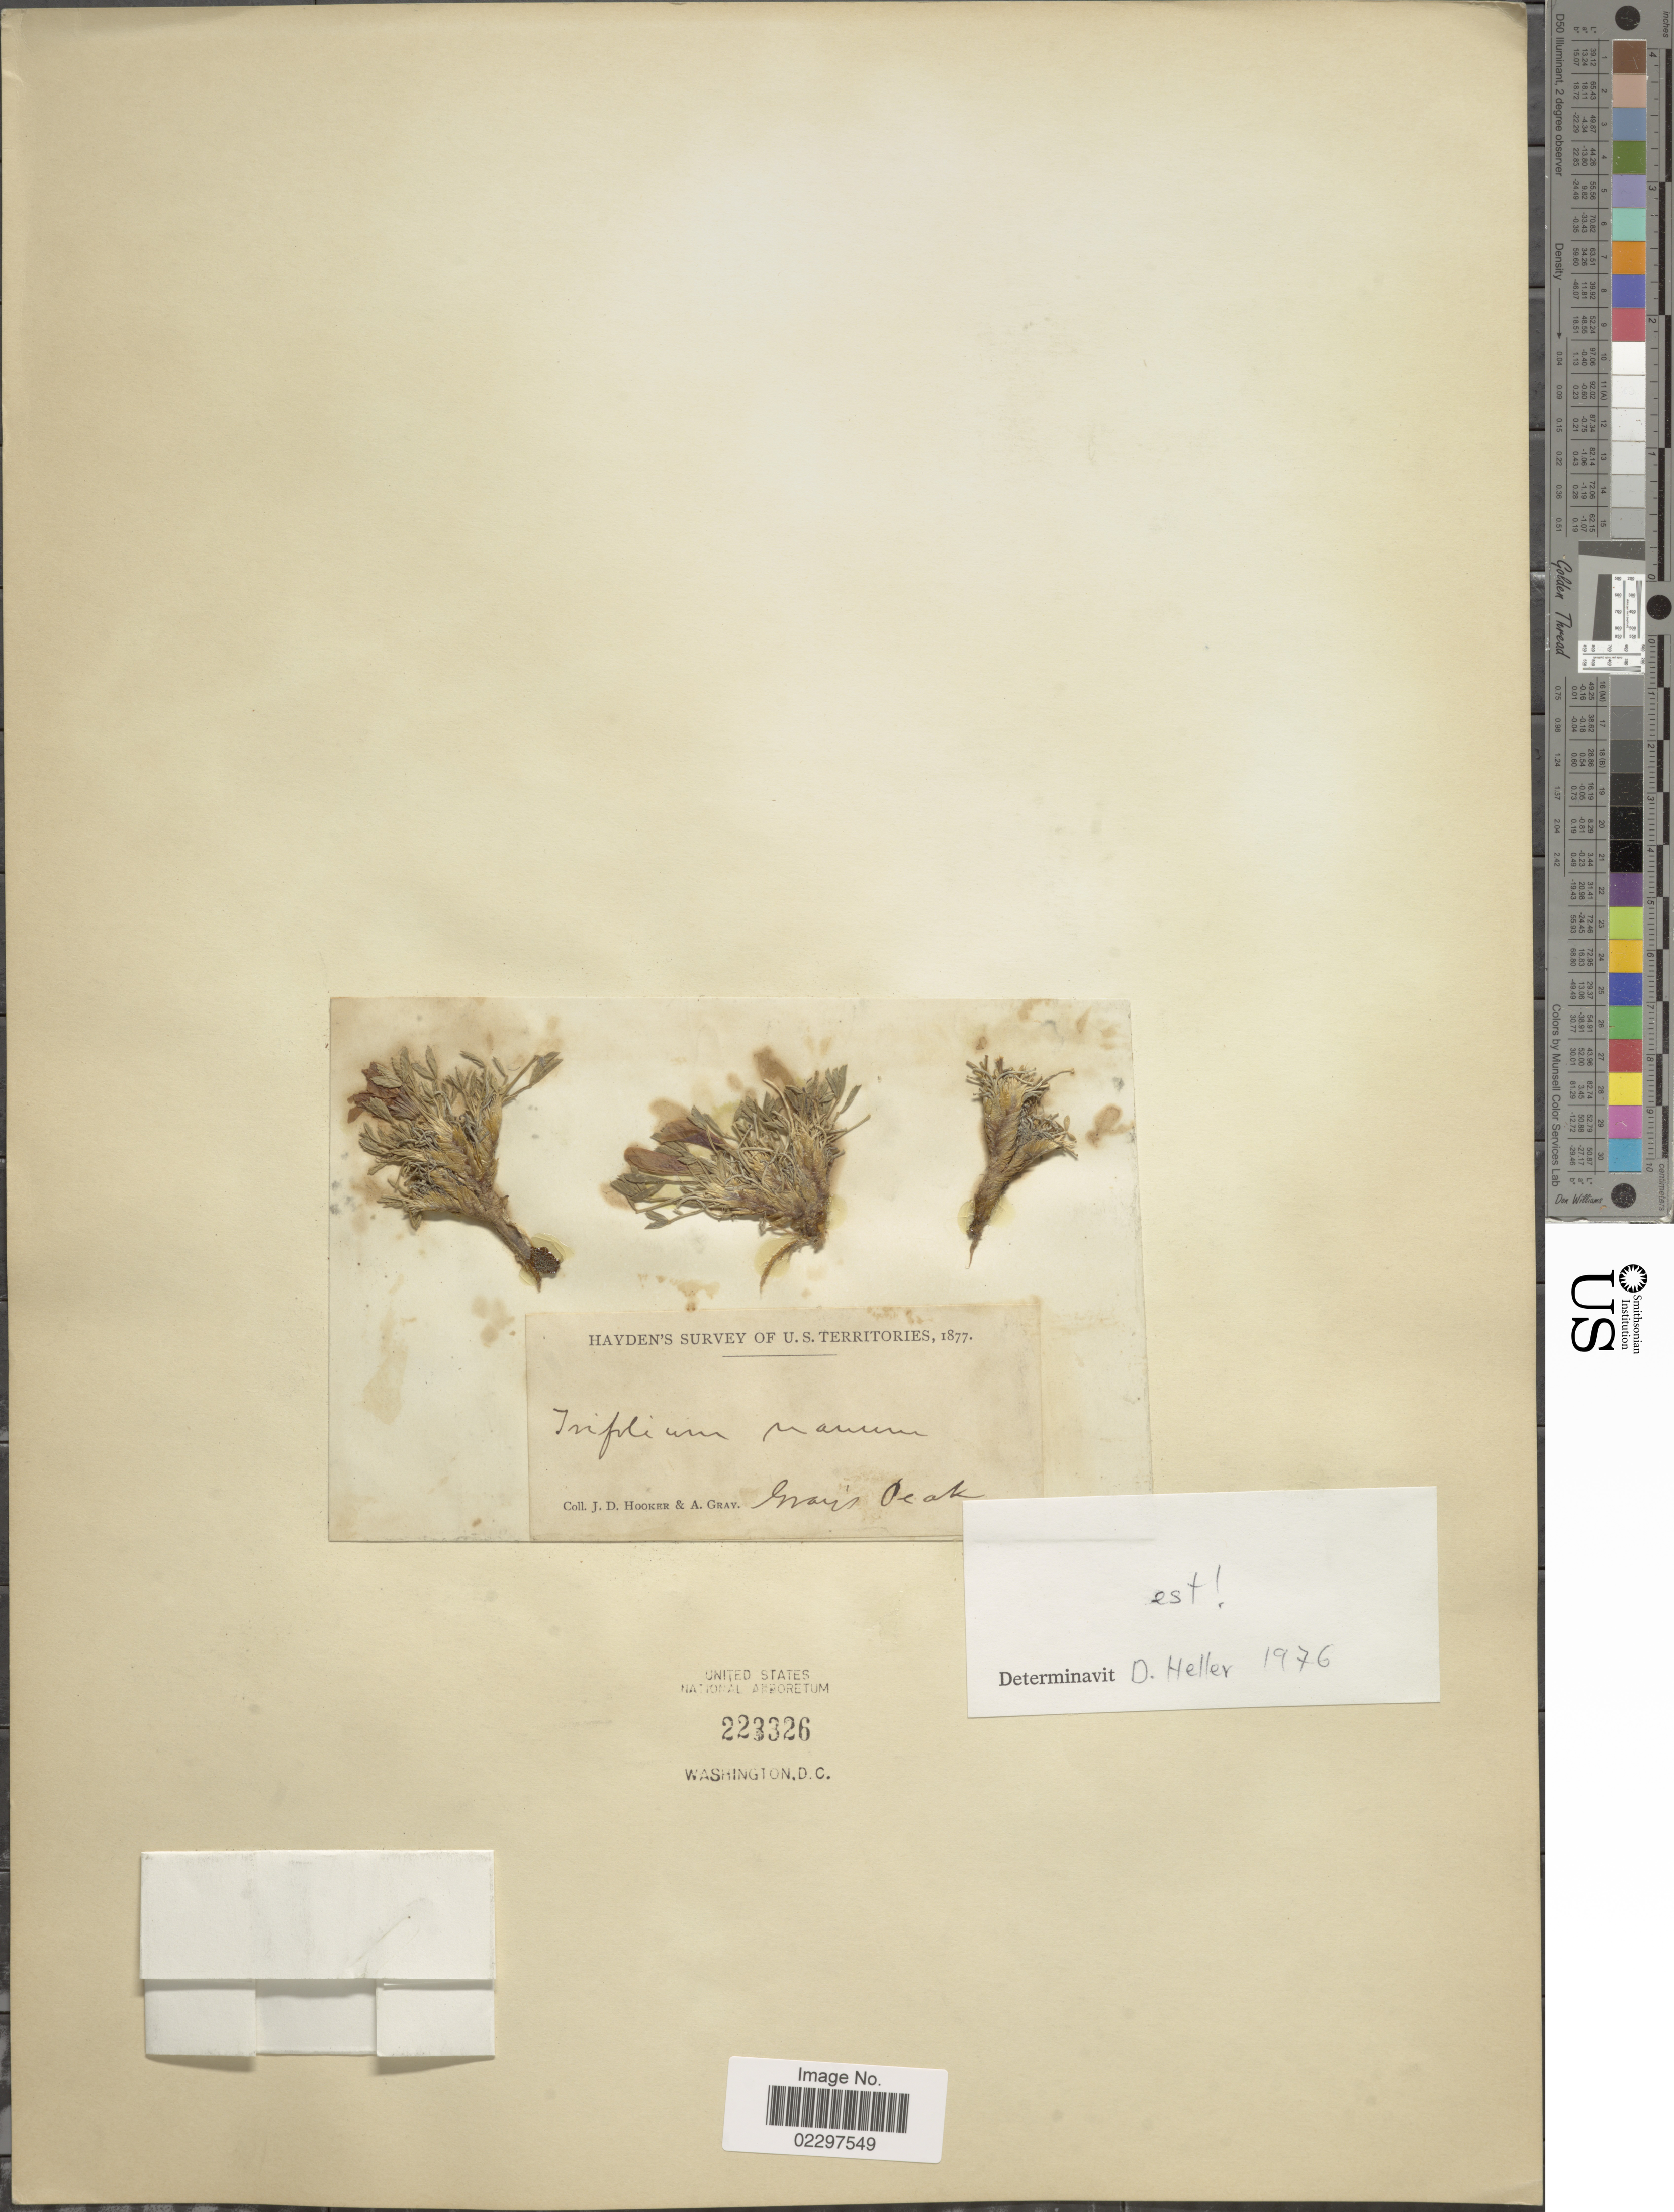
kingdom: Plantae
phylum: Tracheophyta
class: Magnoliopsida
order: Fabales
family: Fabaceae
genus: Trifolium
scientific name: Trifolium nanum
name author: Torr.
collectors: J. D. Hooker & A. Gray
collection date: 1877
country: United States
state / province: Colorado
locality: Gray's Peak